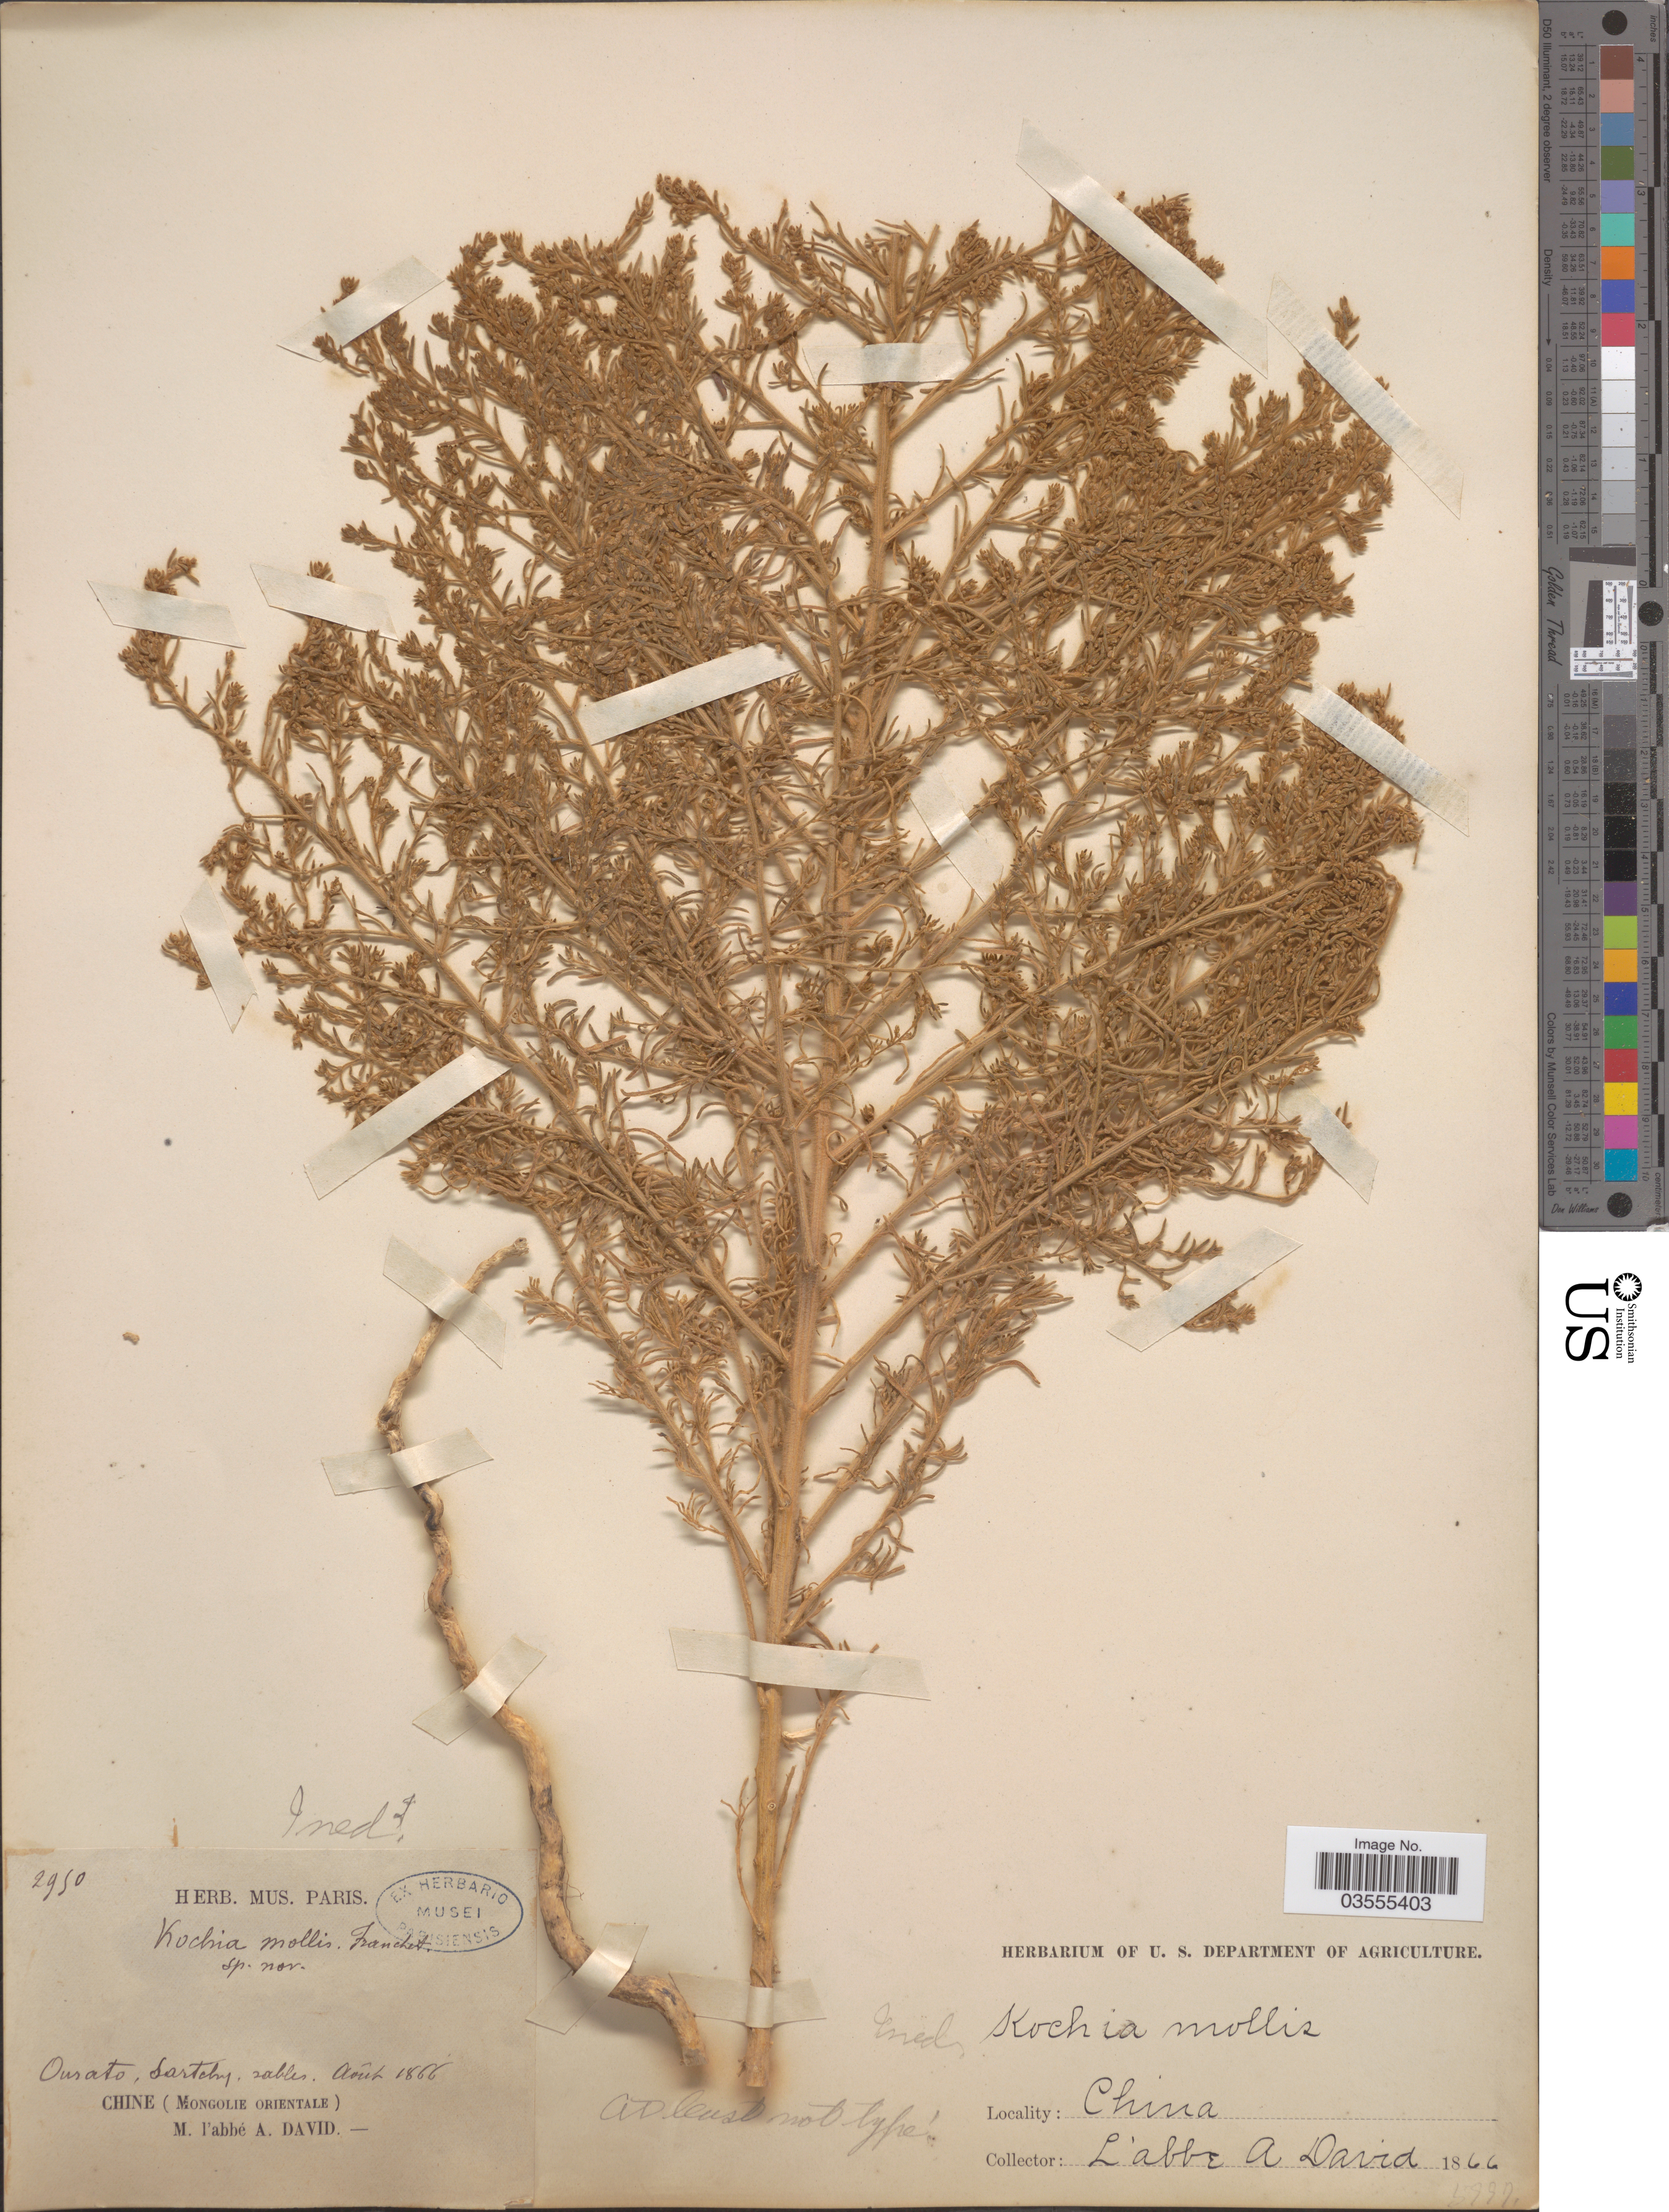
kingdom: Plantae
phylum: Tracheophyta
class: Magnoliopsida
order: Caryophyllales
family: Amaranthaceae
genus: Grubovia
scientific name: Grubovia sp.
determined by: Strong, Mark T., (BOT), Smithsonian Institution - National Museum of Natural History (UNITED STATES)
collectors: M. David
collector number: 2950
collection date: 1866-08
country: China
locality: Ourato, Sartchy. Mongolie Orientale.